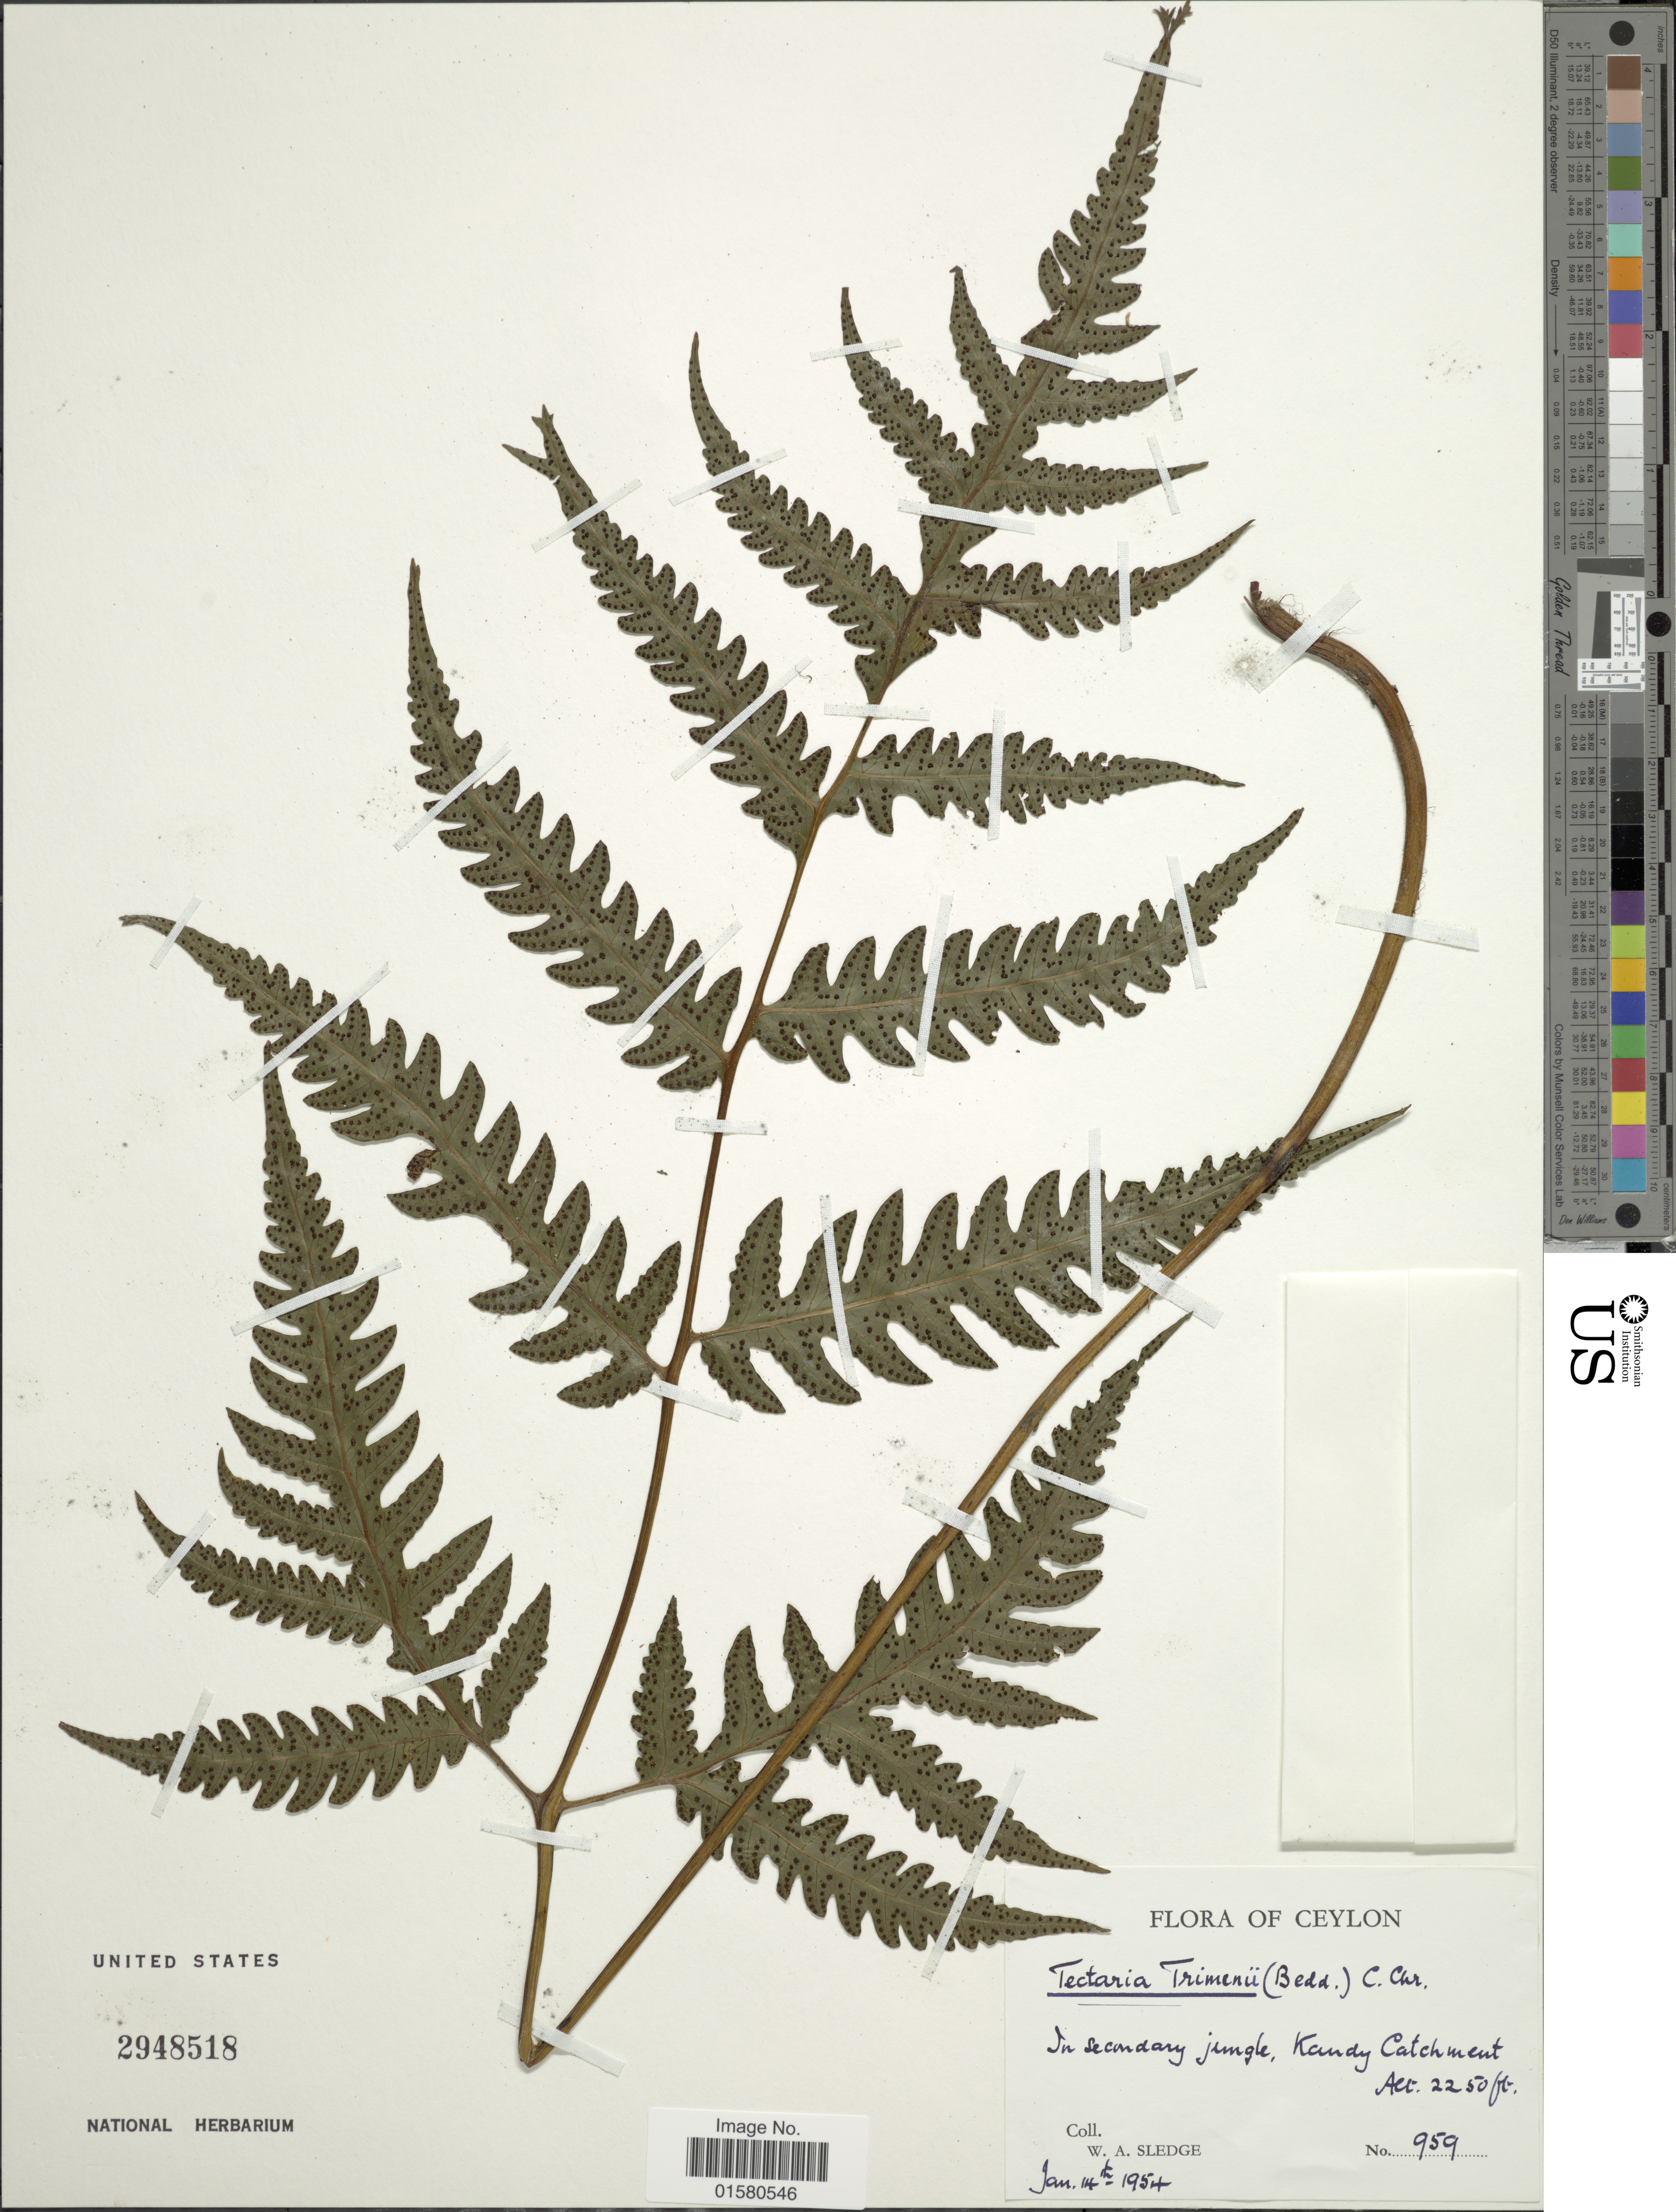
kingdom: Plantae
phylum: Tracheophyta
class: Polypodiopsida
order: Polypodiales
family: Tectariaceae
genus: Tectaria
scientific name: Tectaria trimenii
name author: (Bedd.) C. Chr.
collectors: W. A. Sledge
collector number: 959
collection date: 1954-01-14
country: Sri Lanka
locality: In secondary, Kandy Catchement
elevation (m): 686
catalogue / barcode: US 2948518